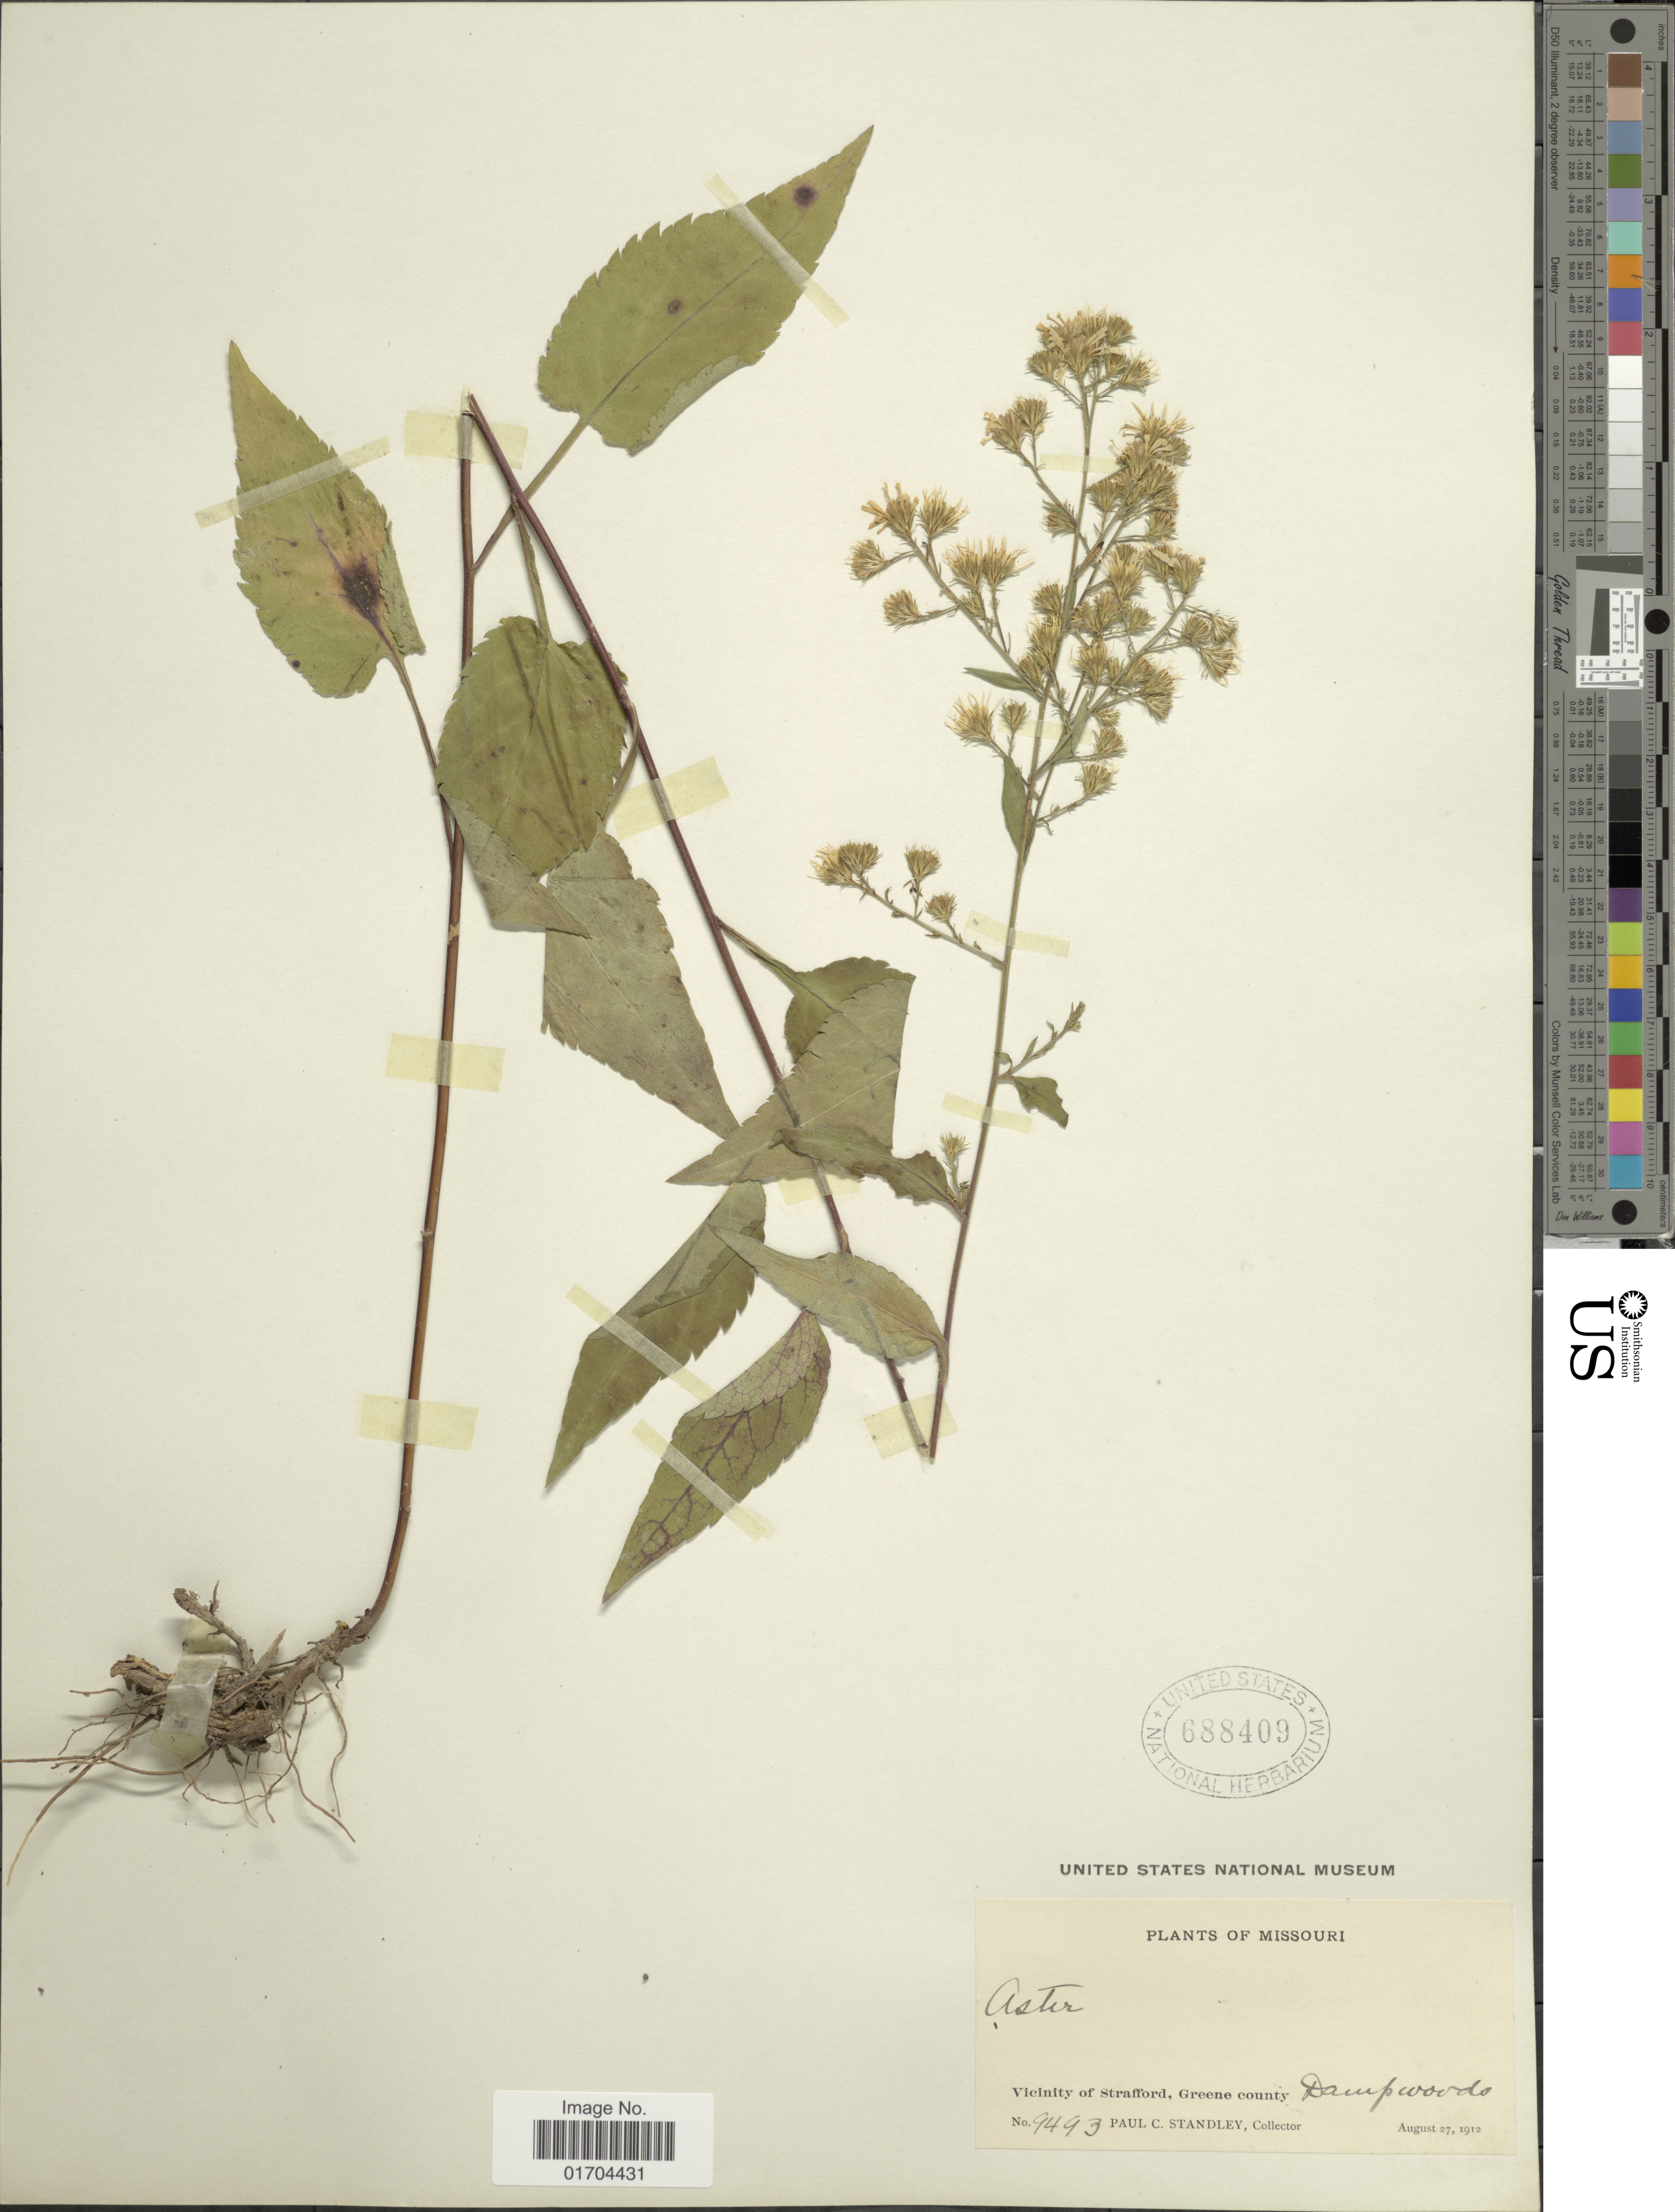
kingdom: Plantae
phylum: Tracheophyta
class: Magnoliopsida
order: Asterales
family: Asteraceae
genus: Symphyotrichum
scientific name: Symphyotrichum sp.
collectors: P. C. Standley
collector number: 9493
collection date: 1912-08-27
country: United States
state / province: Missouri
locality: Vicinity of Strafford, Greene County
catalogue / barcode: US 688409